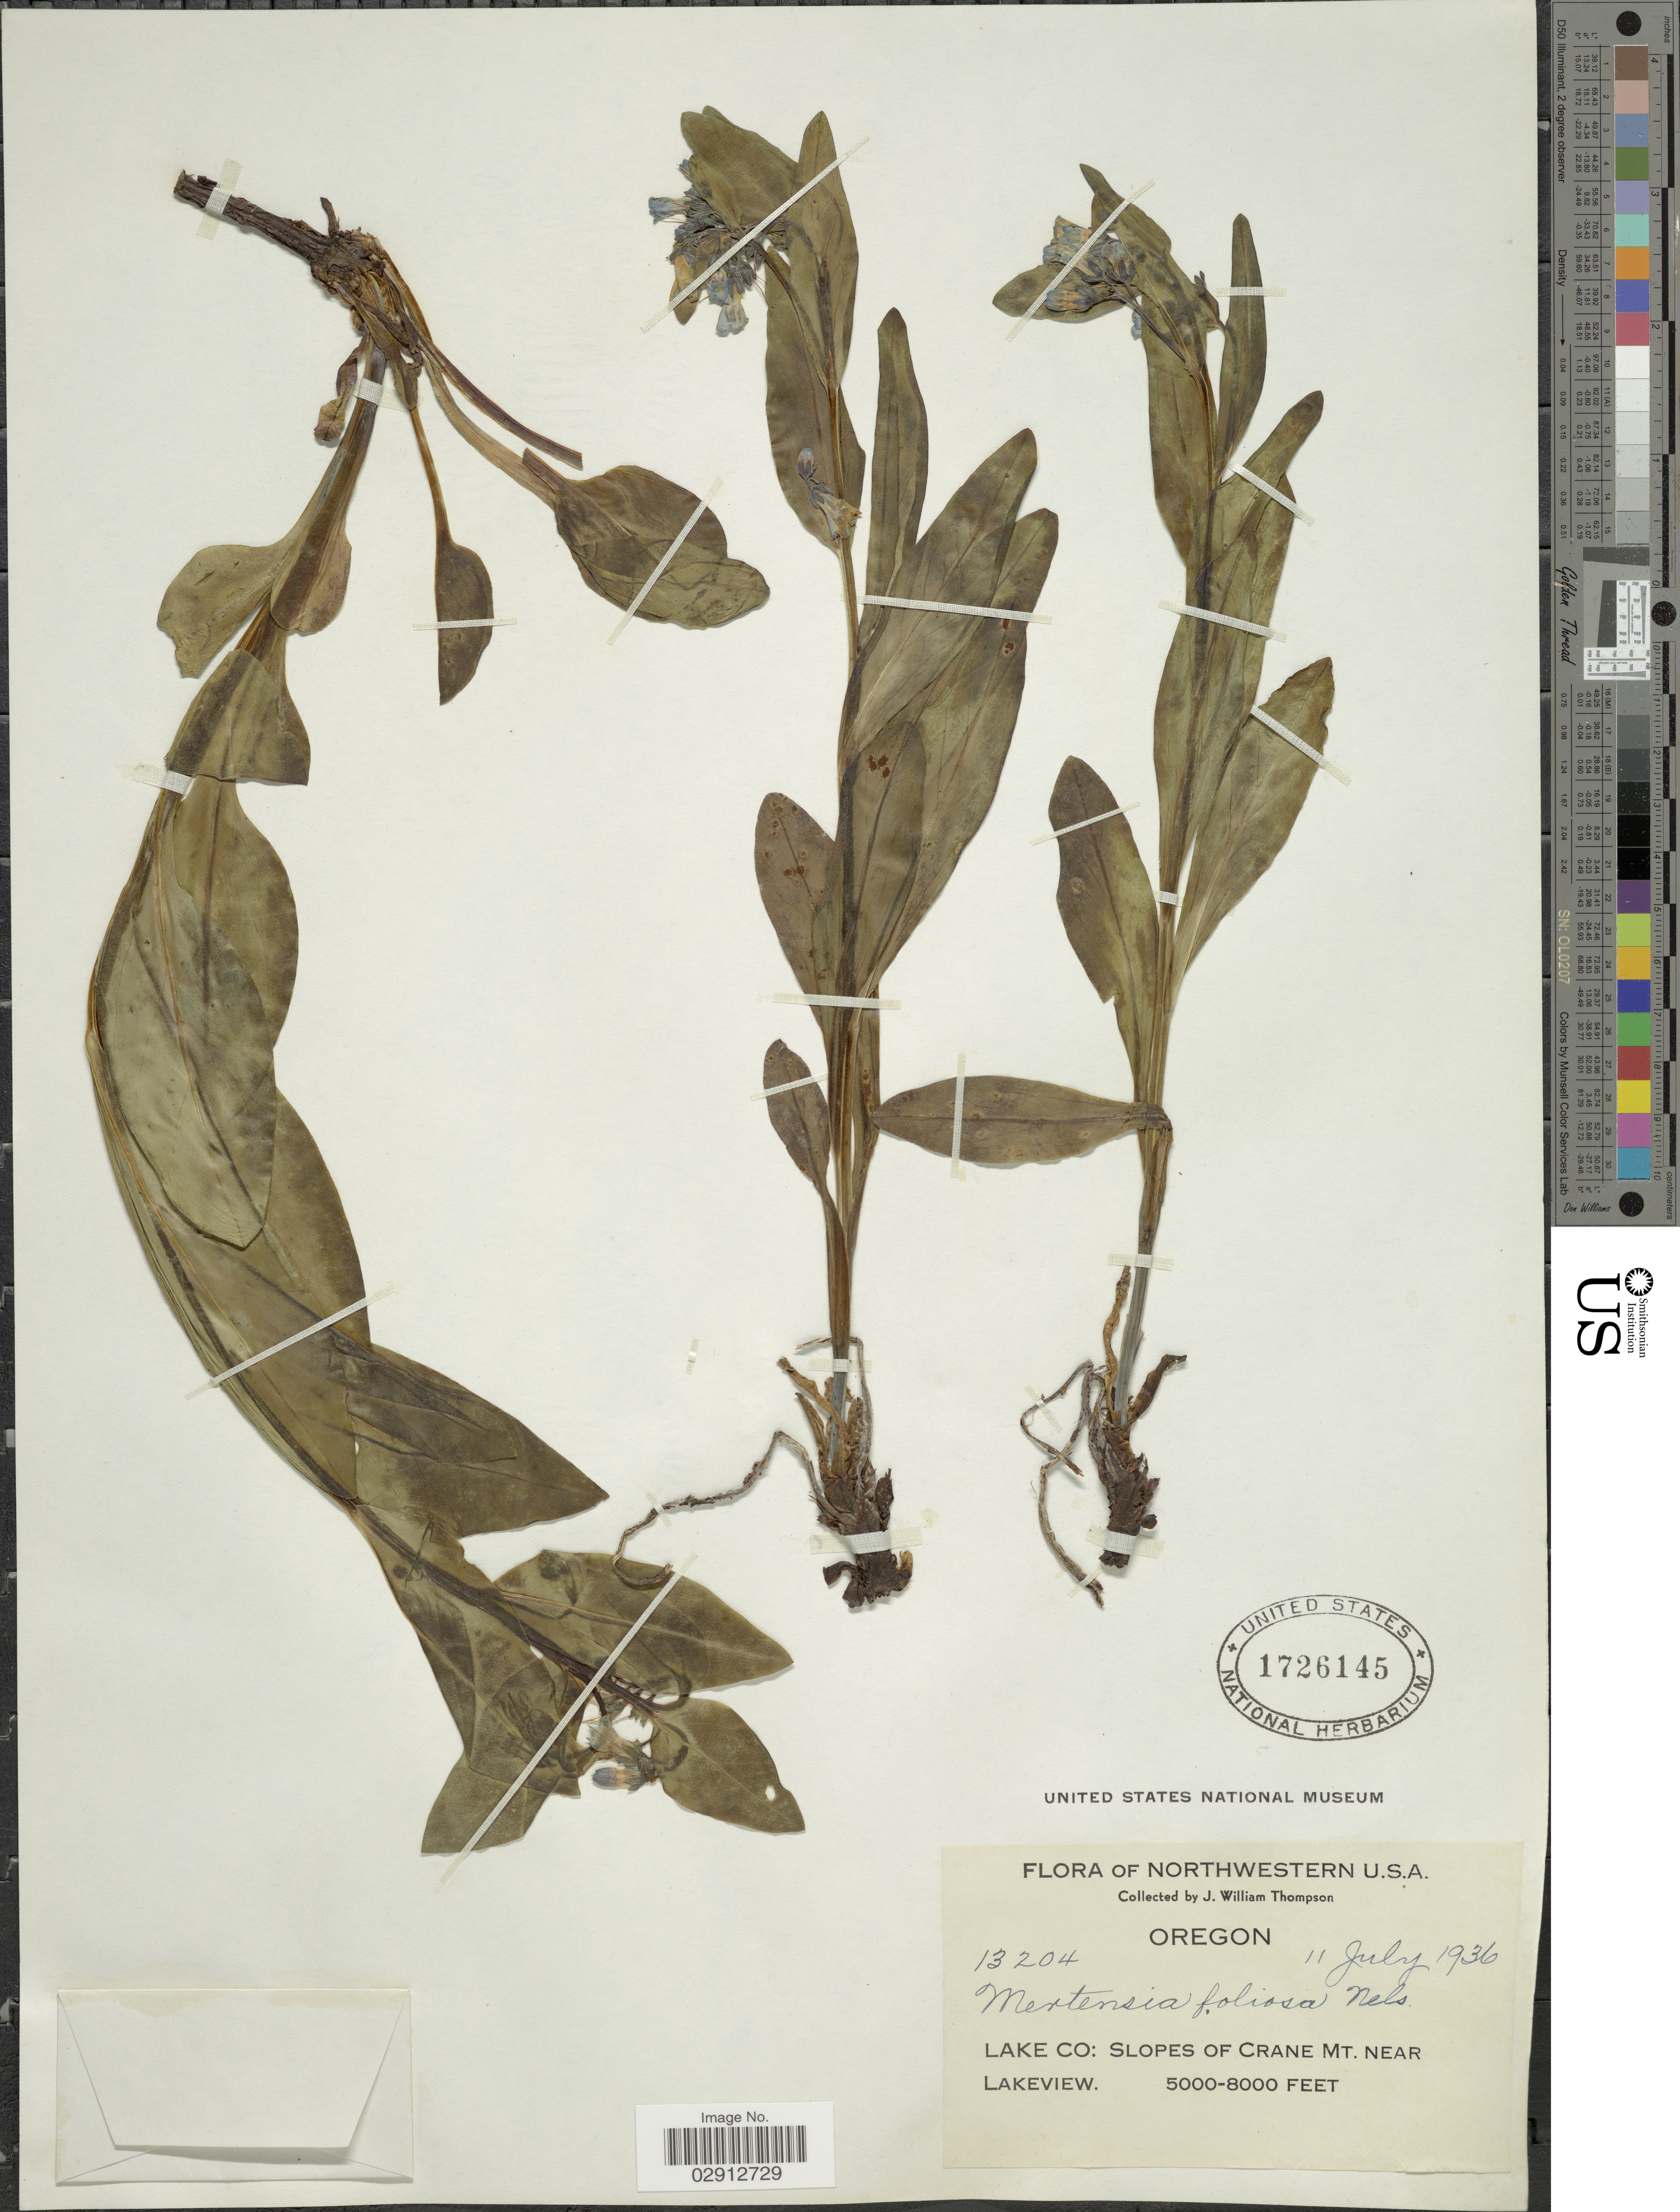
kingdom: Plantae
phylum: Tracheophyta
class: Magnoliopsida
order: Boraginales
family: Boraginaceae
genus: Mertensia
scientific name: Mertensia oblongifolia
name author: (Nutt.) G. Don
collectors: J. W. Thompson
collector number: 13204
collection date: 1936-07-11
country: United States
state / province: Oregon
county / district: Lake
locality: Northwestern U.S.A. Lake Co: slopes of Crane Mt. near Lakeview.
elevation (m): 1524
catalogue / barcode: US 1726145